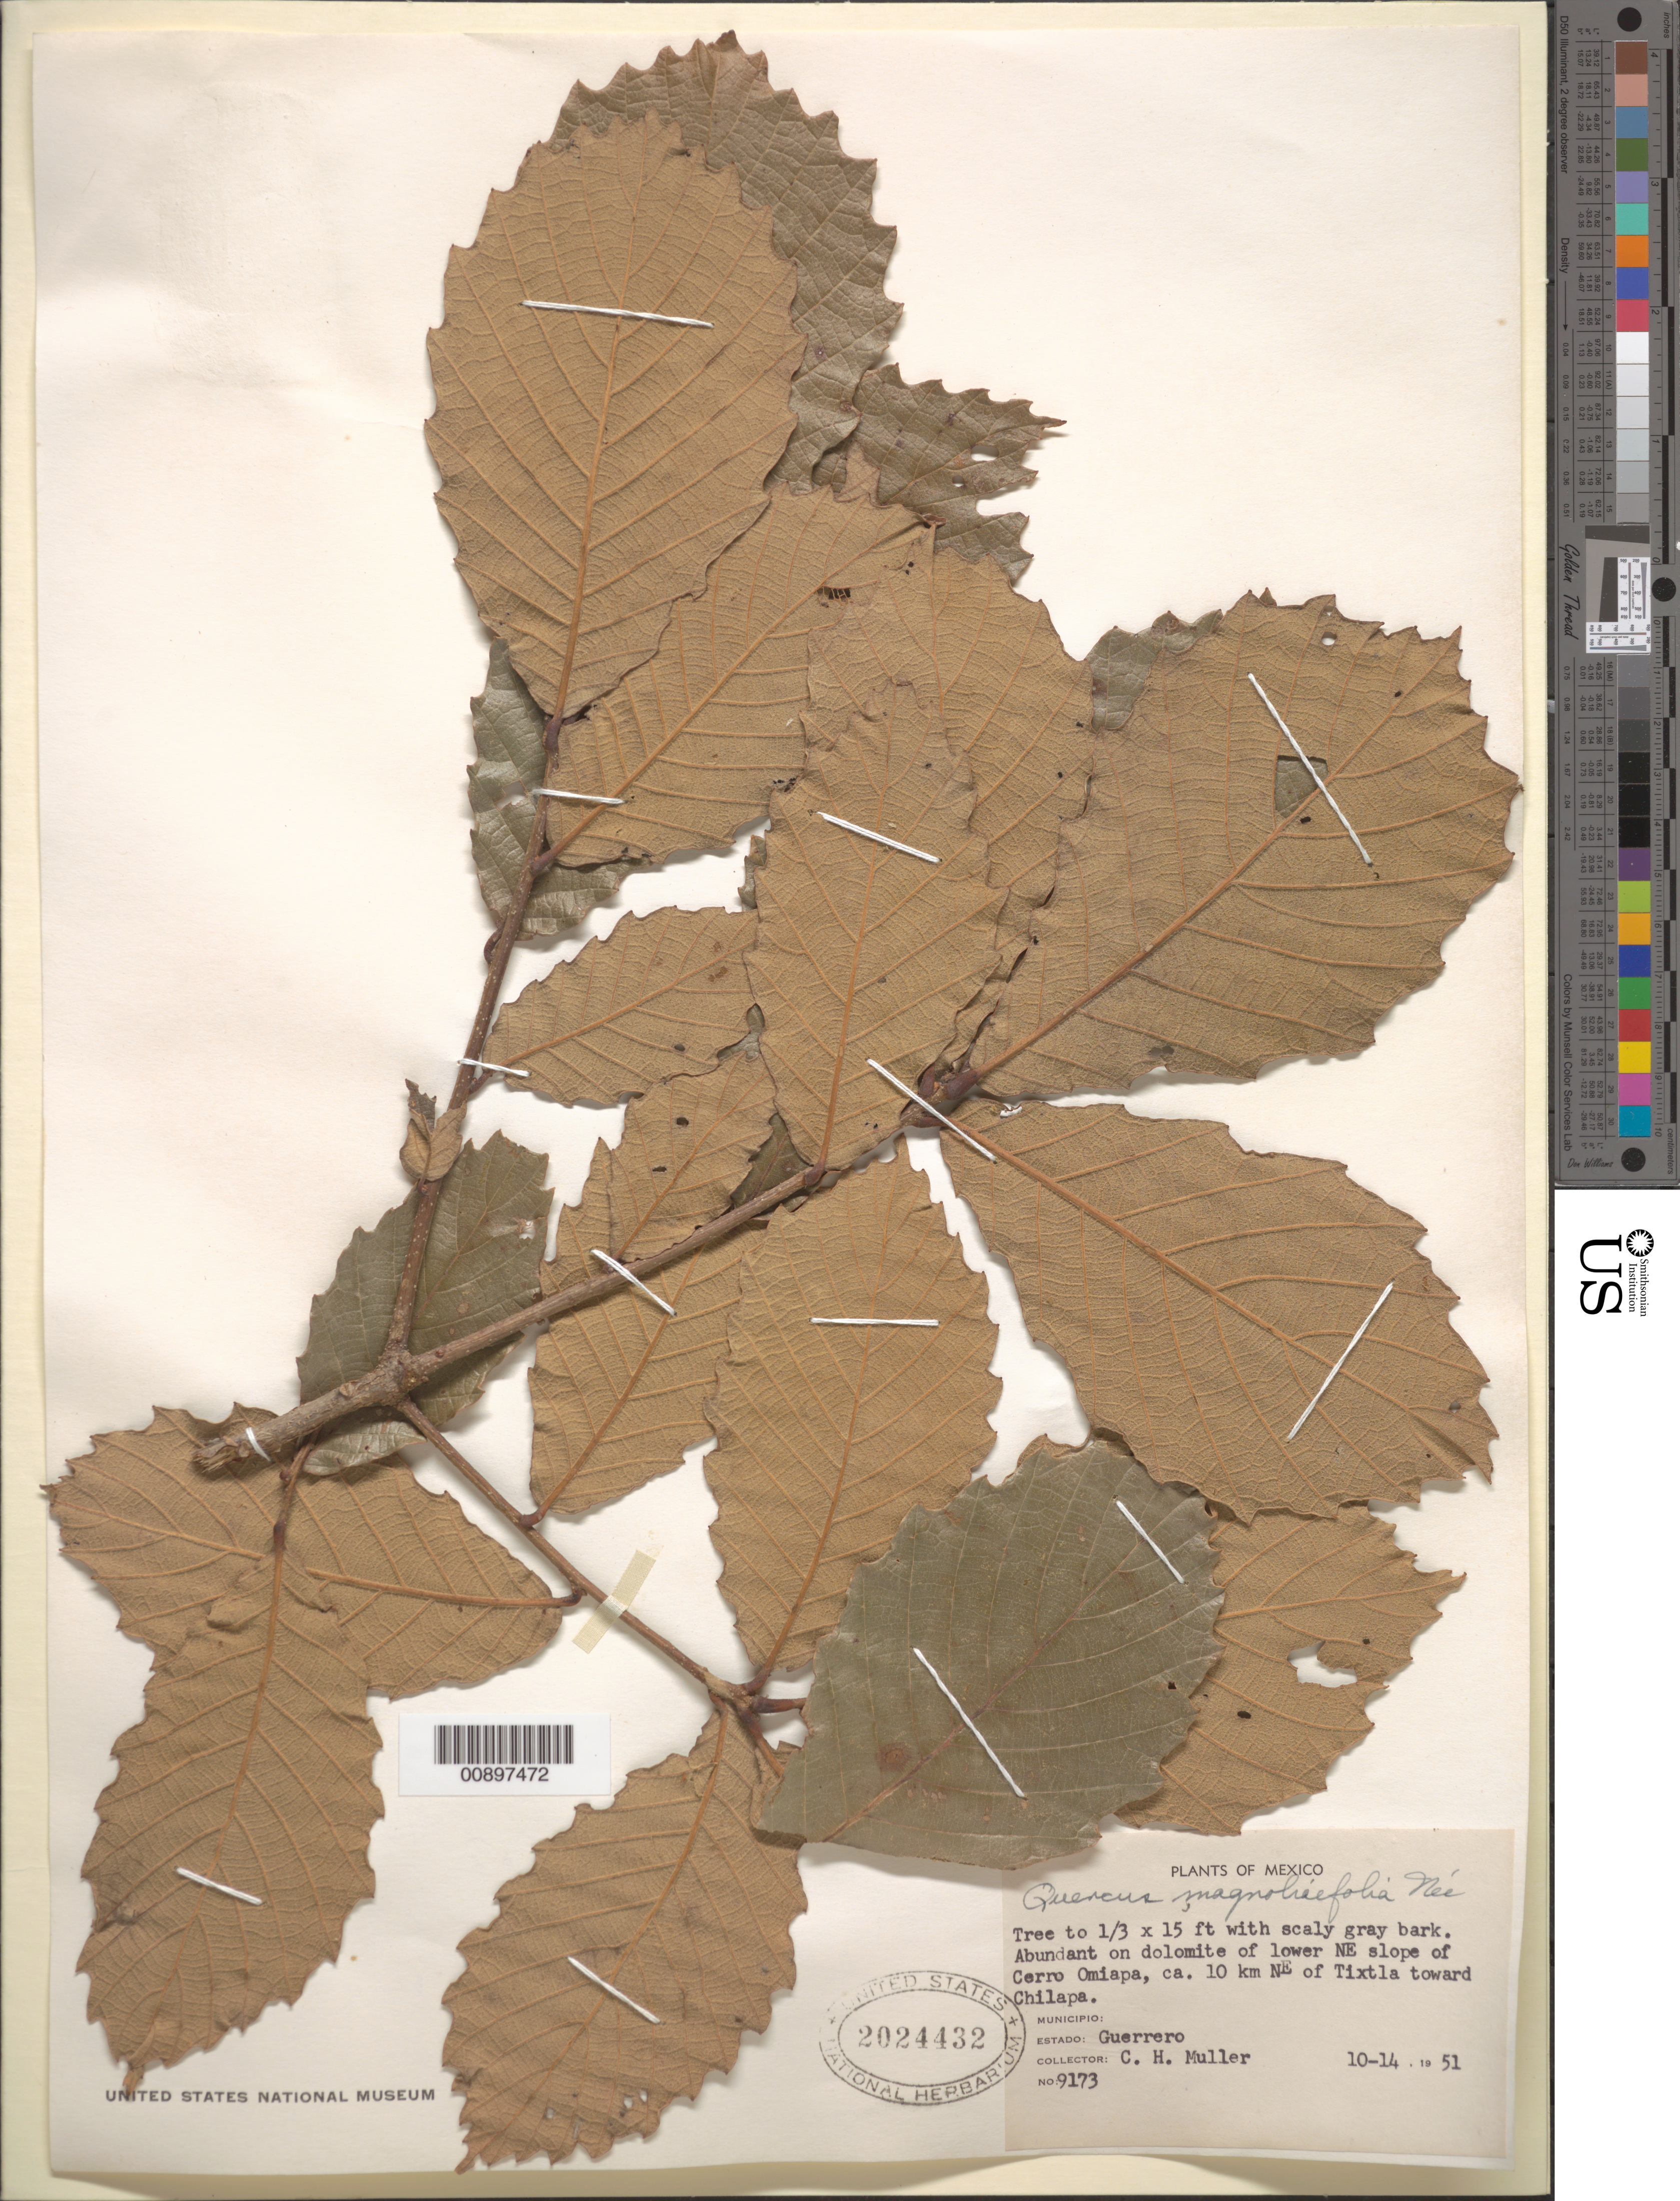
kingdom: Plantae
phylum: Tracheophyta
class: Magnoliopsida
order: Fagales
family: Fagaceae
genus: Quercus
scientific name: Quercus magnoliifolia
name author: Née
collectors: C. H. Muller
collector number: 9173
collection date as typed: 14 Oct 1951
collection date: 1951-10-14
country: Mexico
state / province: Guerrero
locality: Lower NE slope of Cerro Omiapa, ca. 10 km. NE of Tictla toward Chilapa. Guerrero.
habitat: Abundant on dolomite of lower NE slope.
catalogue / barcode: US 2024432